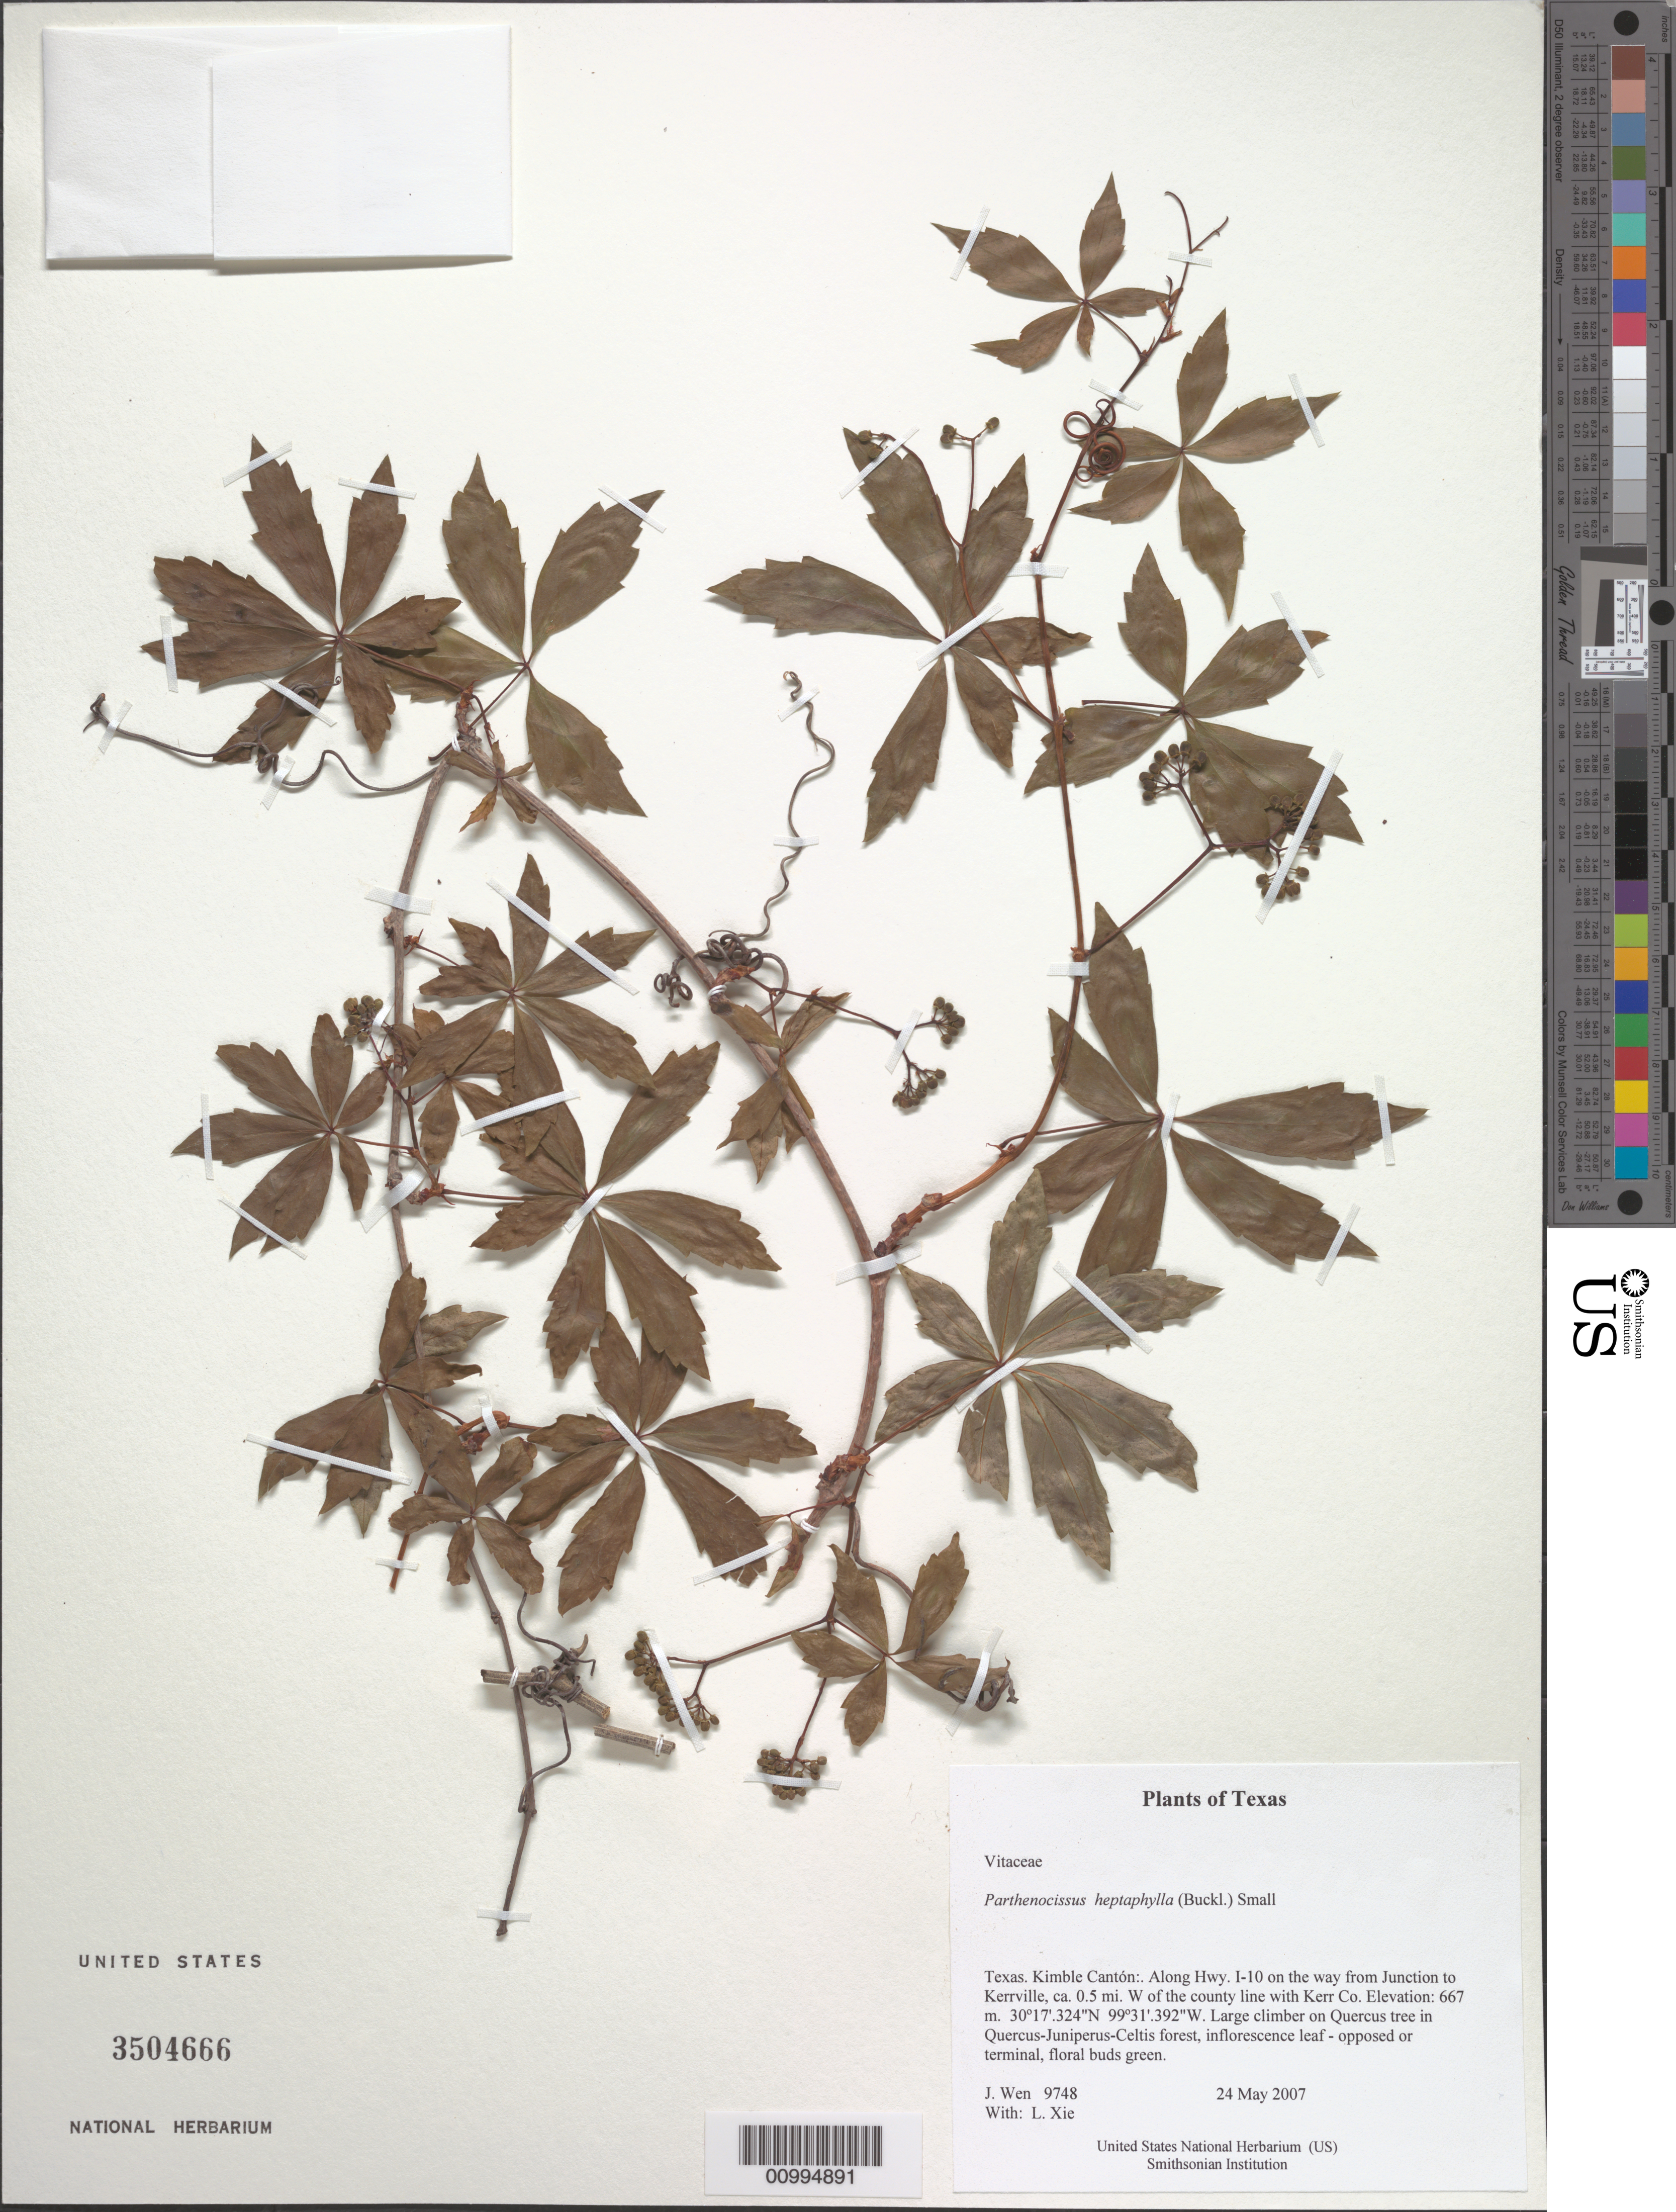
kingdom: Plantae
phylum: Tracheophyta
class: Magnoliopsida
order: Vitales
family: Vitaceae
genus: Parthenocissus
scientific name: Parthenocissus heptaphylla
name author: (Buckley) Britton ex Small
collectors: J. Wen & L. Xie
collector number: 9748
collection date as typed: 24 May 2007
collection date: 2007-05-24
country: United States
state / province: Texas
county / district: Kimble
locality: Along Hwy. I-10 on the way from Junction to Kerrville, ca. 0.5 mi. W of the county line with Kerr Co.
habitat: In Quercus-Juniperus-Celtis forest, on Quercus tree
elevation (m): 667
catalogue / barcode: US 3504666